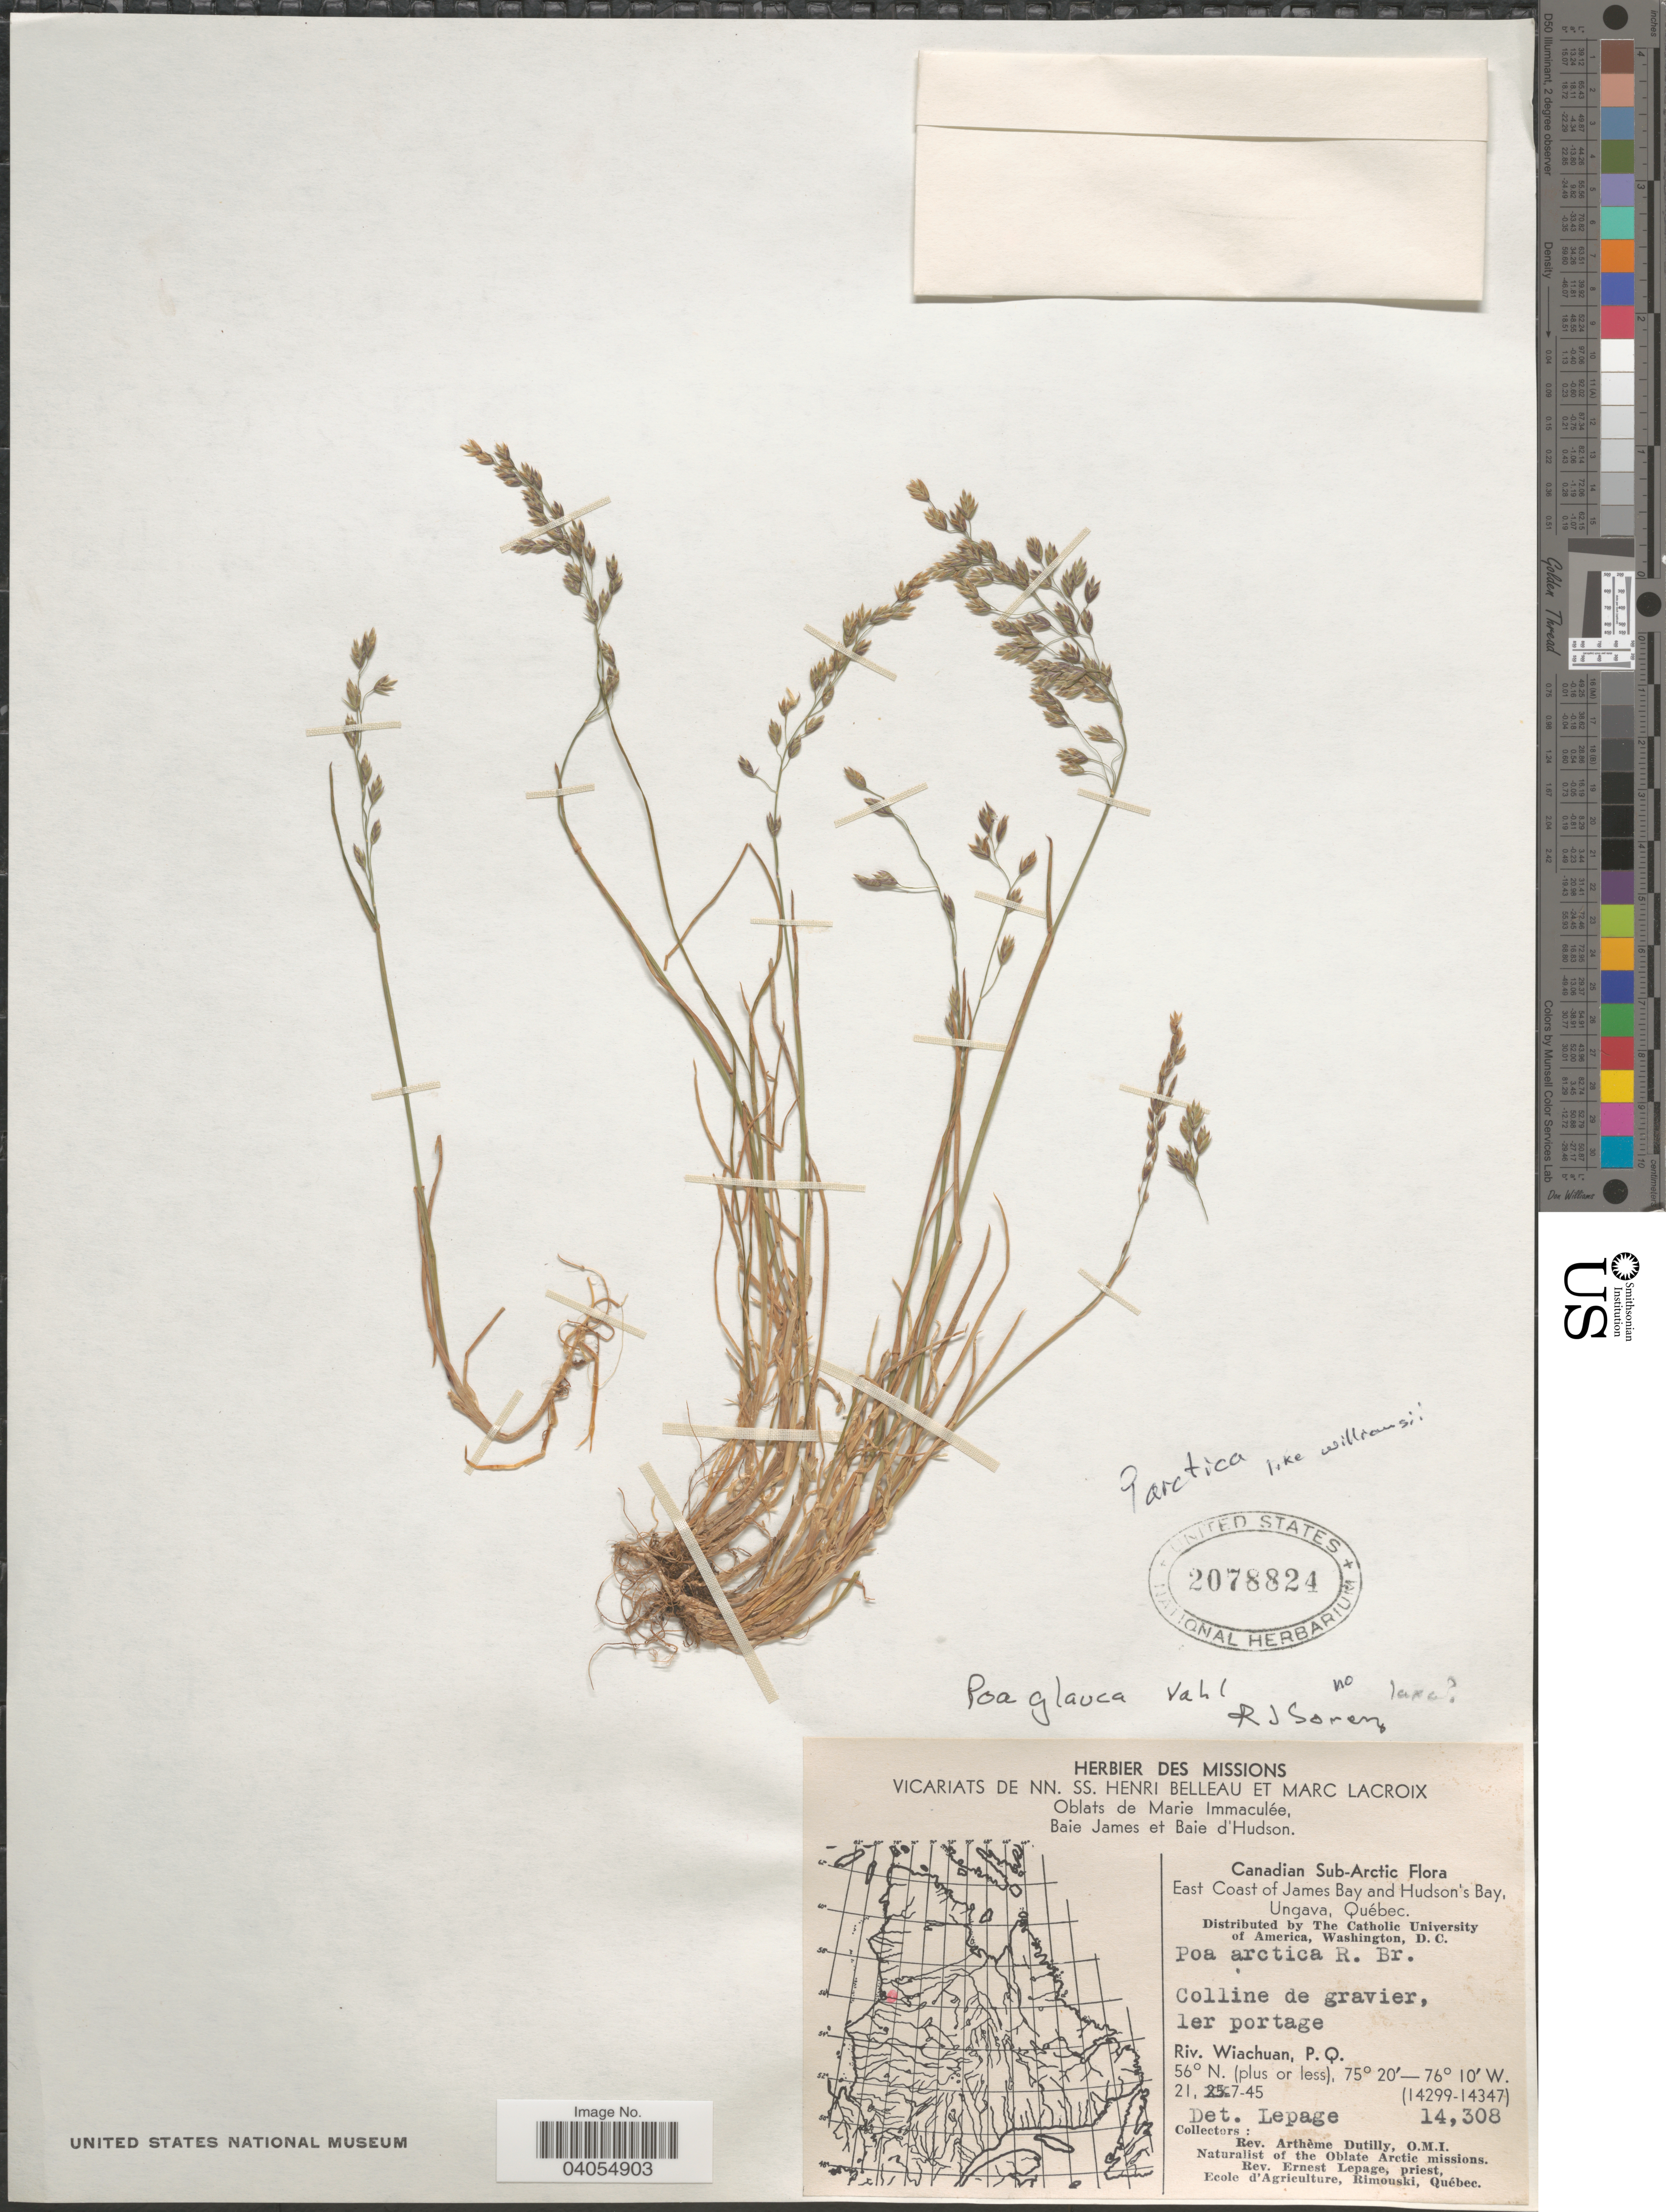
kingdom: Plantae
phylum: Tracheophyta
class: Liliopsida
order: Poales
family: Poaceae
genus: Poa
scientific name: Poa arctica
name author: R. Br.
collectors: A. Dutilly & E. Lepage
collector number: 14308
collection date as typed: Transcribed d/m/y: 21/7/45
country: Canada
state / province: Quebec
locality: Canadian Sub-Arctic. East Coast of James Bay and Hudson's Bay, Ungava. Riv. Wiachuan.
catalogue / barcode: US 2078824